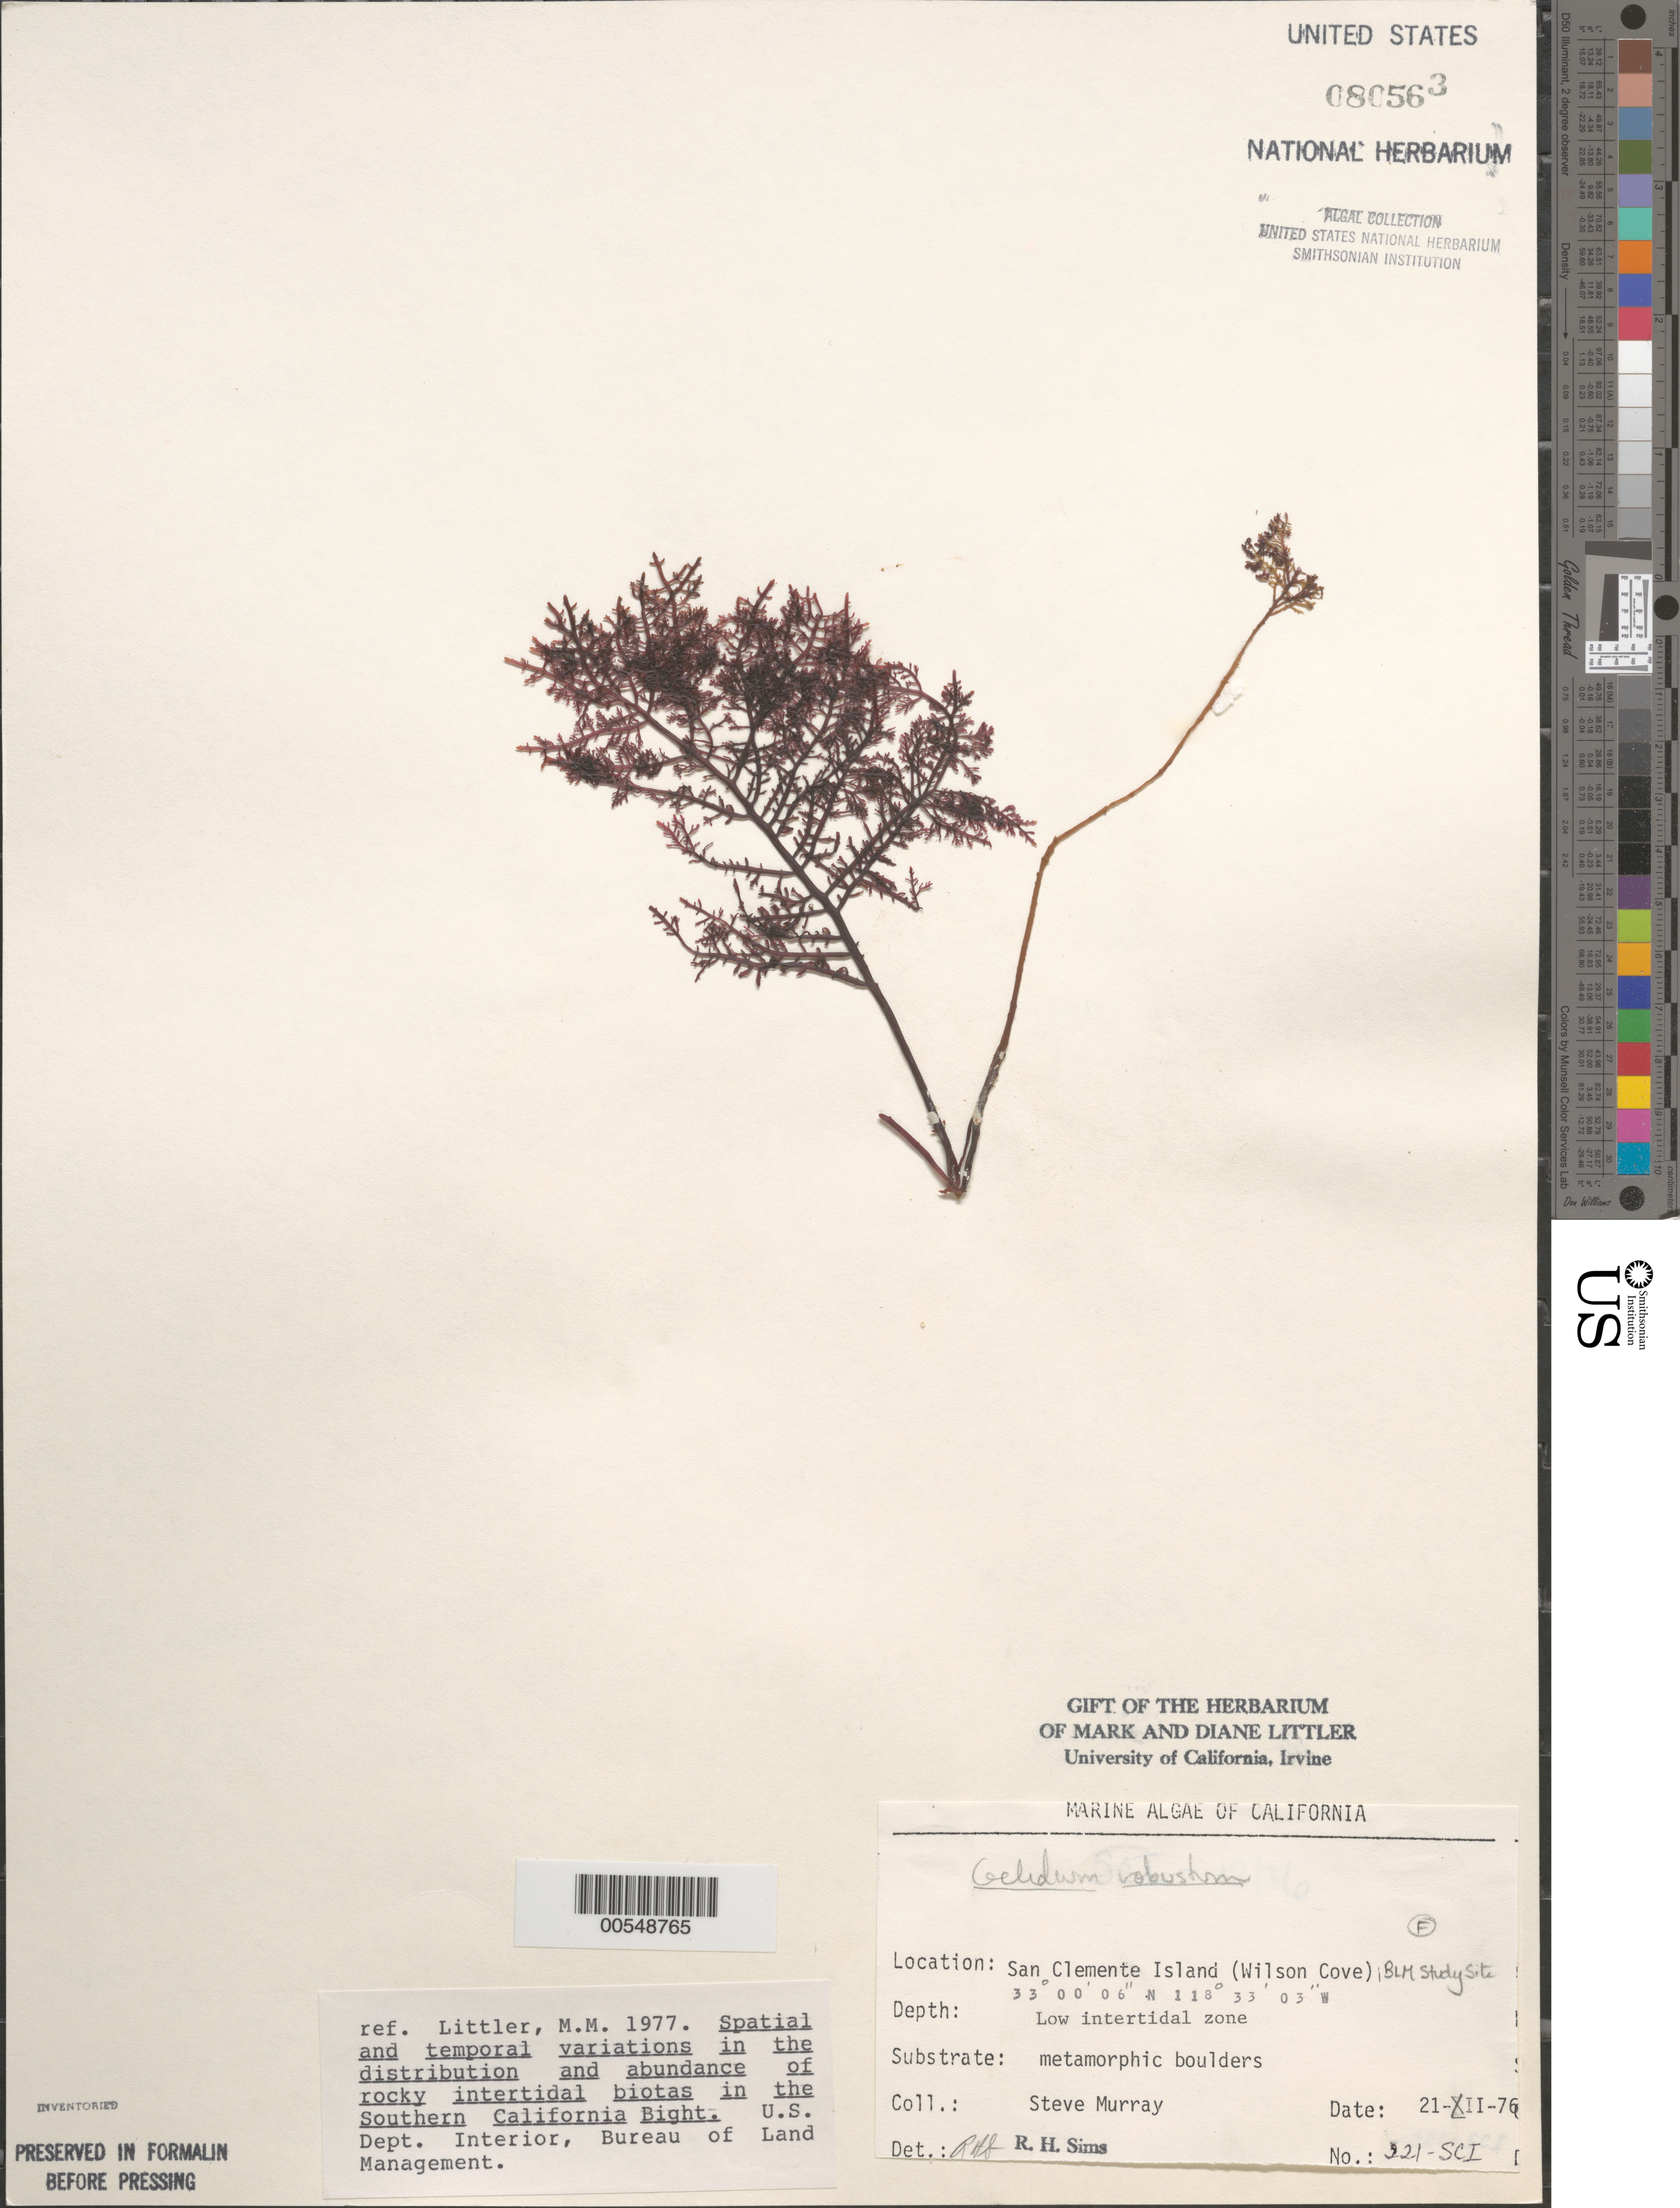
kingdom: Plantae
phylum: Rhodophyta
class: Florideophyceae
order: Gelidiales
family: Gelidiaceae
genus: Gelidium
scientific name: Gelidium robustum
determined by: Sims, Robert H.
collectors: S. N. Murray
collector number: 221-sci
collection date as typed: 21 Dec 1976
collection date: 1976-12-21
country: United States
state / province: California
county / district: Los Angeles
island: San Clemente Island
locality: Wilson Cove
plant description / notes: BLM-SOCALBIGHT Rocky Intertidal Survey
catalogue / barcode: US 80563